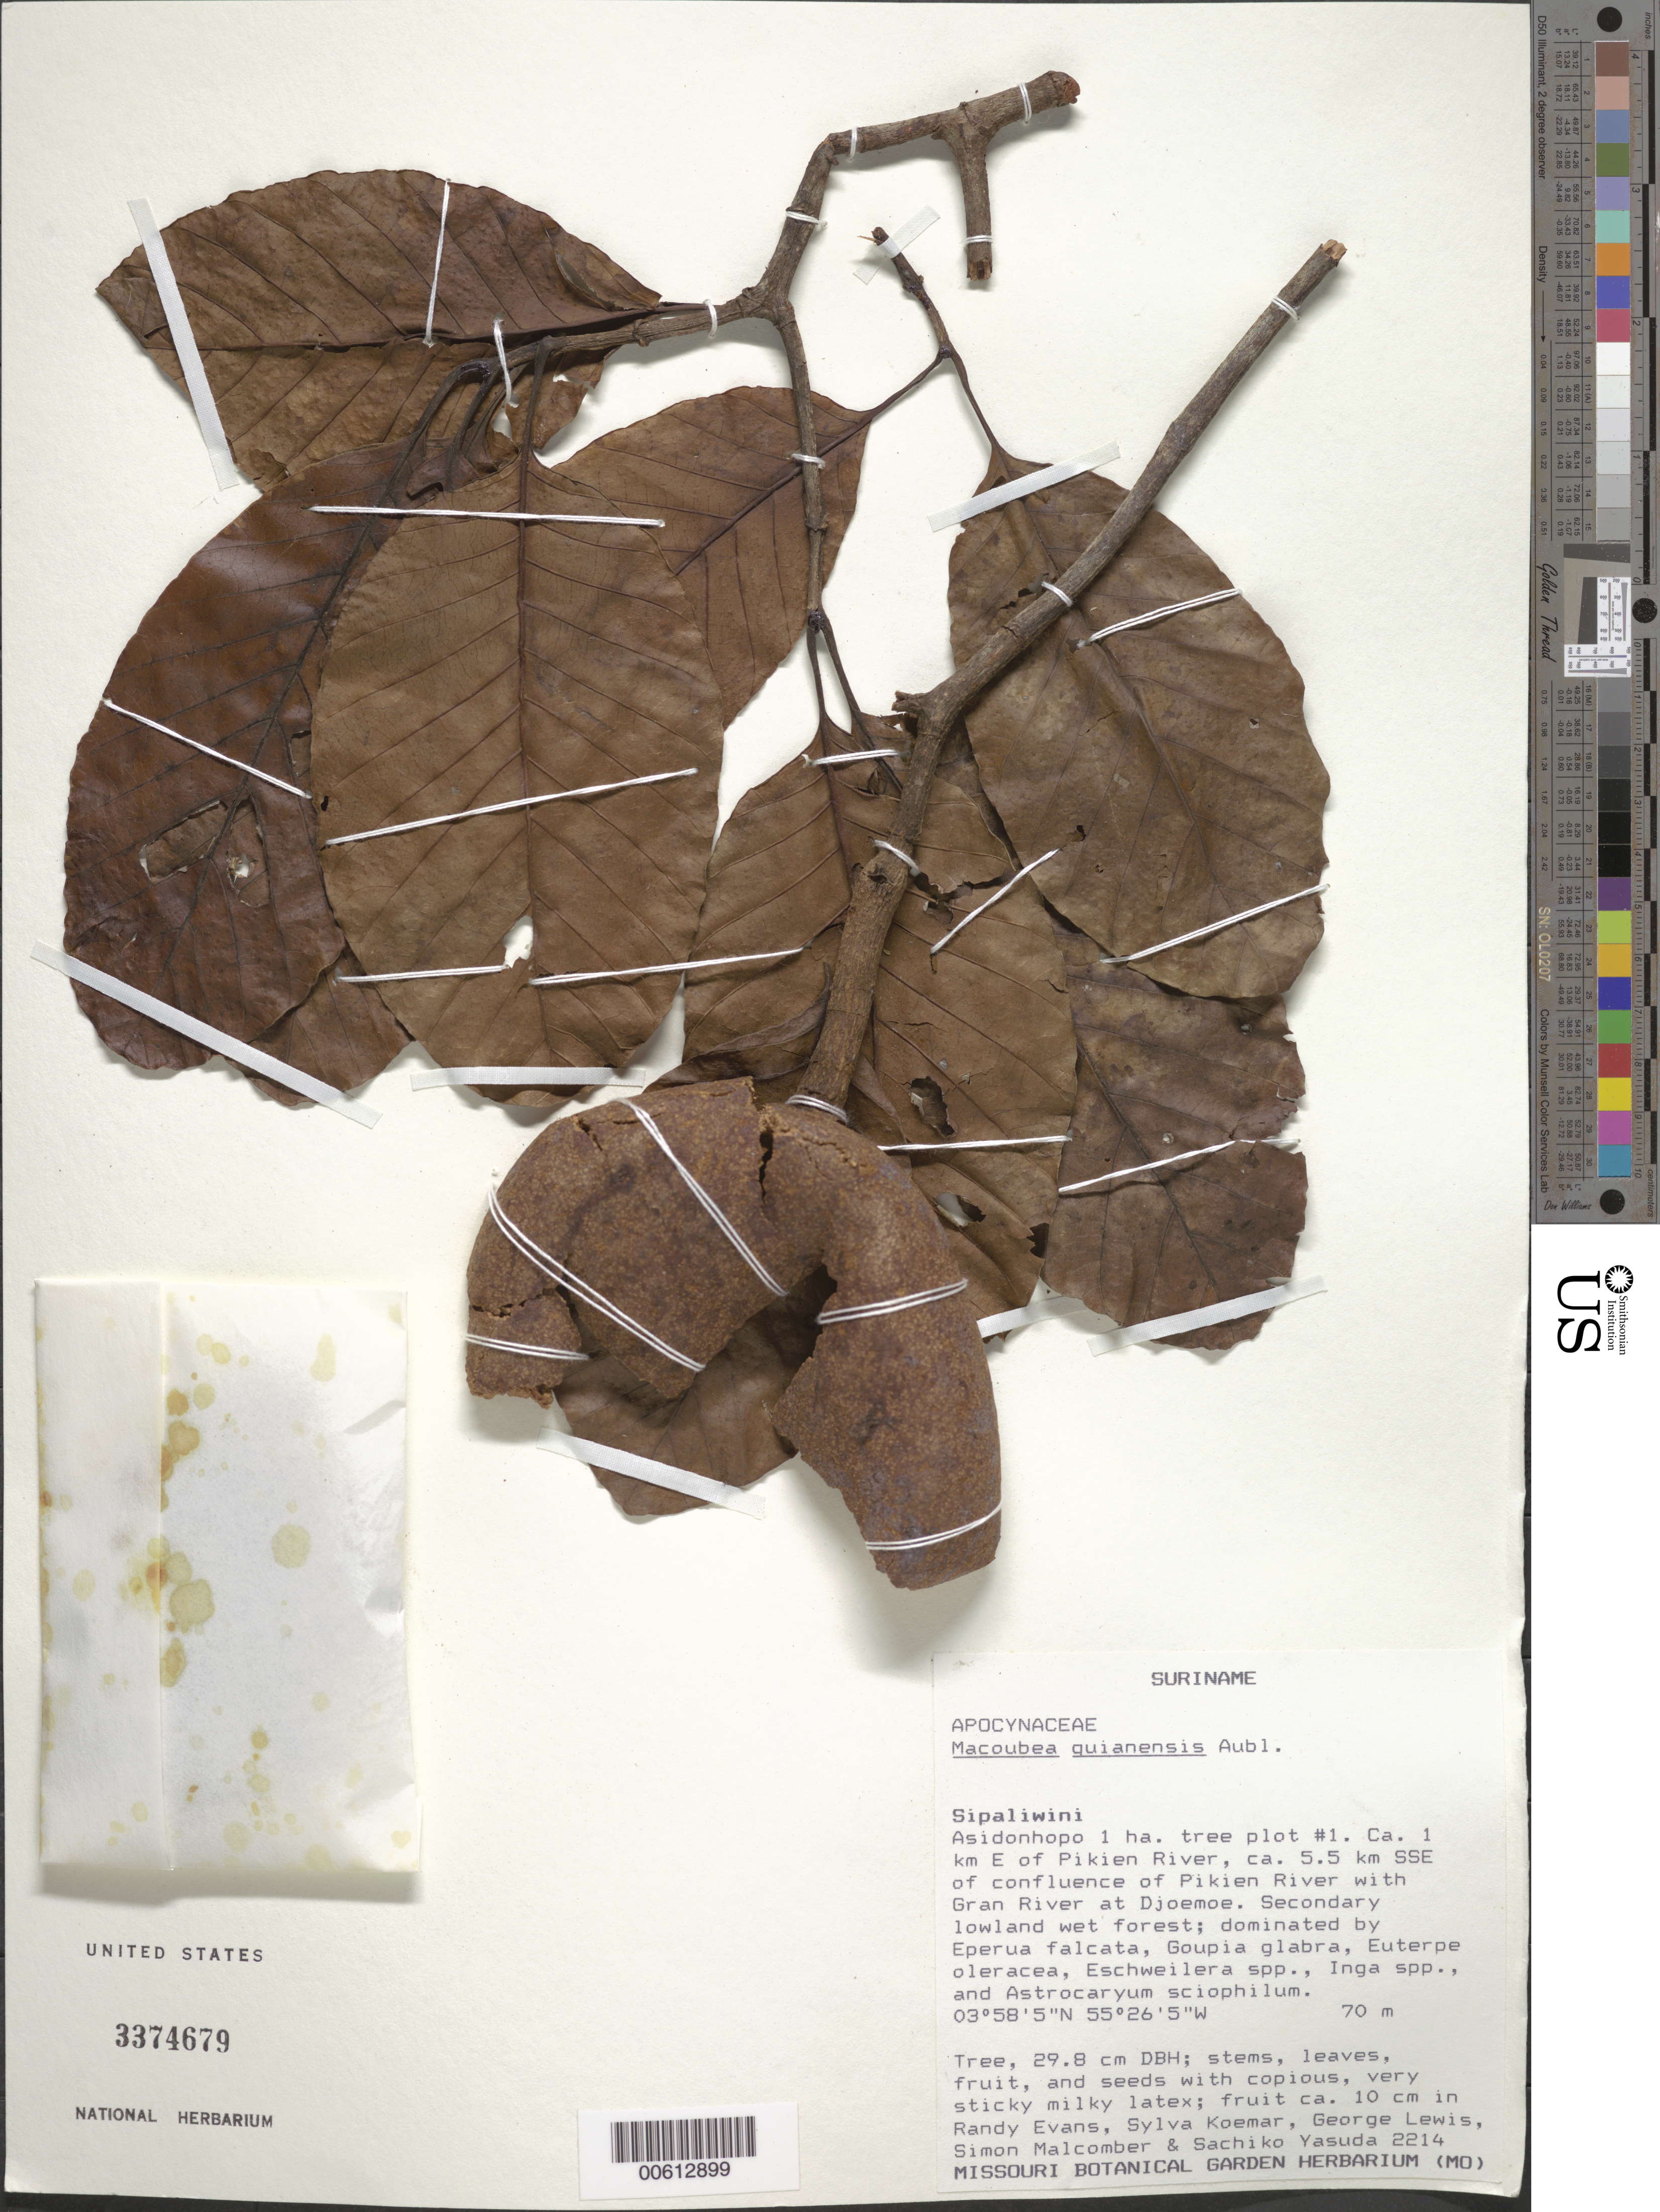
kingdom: Plantae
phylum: Tracheophyta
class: Magnoliopsida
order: Gentianales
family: Apocynaceae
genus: Macoubea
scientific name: Macoubea guianensis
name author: Aubl.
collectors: R. Evans, S. Koemar, G. Lewis, S. T. Malcomber & S. Yasuda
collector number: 2214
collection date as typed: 26-Jan-95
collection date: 1995-01-26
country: Suriname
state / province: Sipaliwini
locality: Asidonhopo, 1 km E of Pikien R., 5.5 km SSE of confl. of Pikien R. & Gran R. at Djoemoe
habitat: Secondary lowland forest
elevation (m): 70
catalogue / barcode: US 3374679